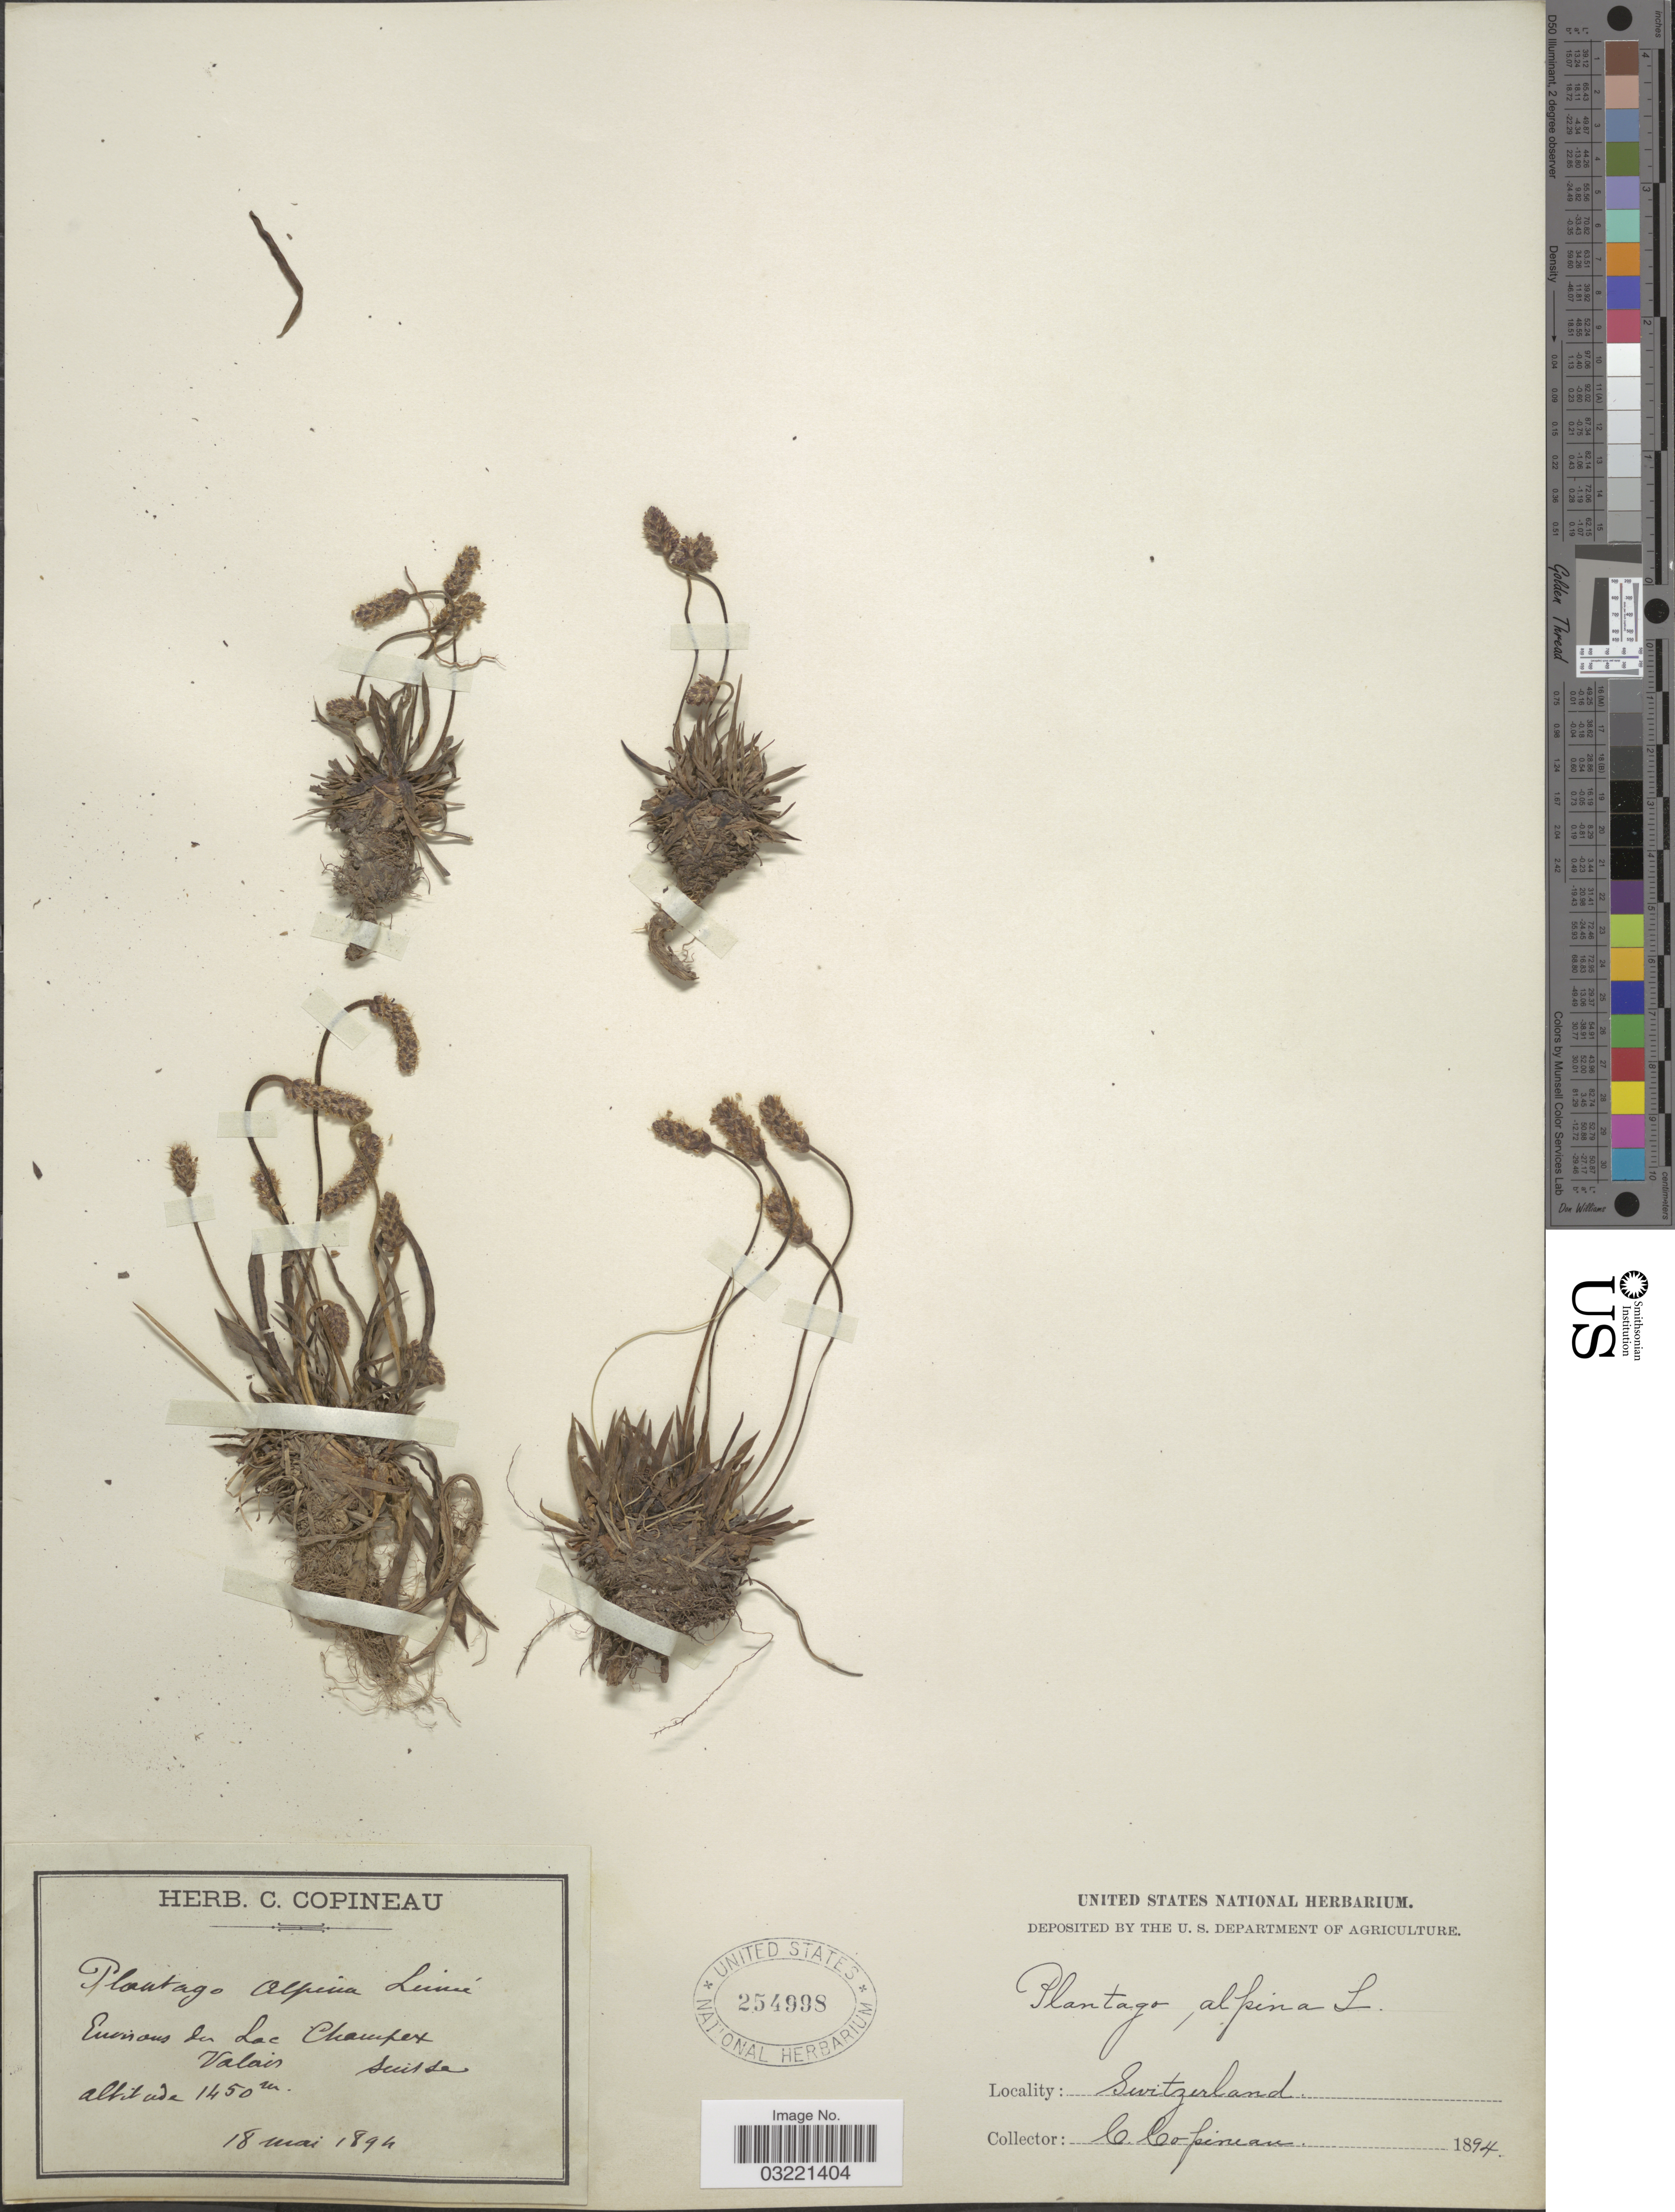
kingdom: Plantae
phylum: Tracheophyta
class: Magnoliopsida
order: Lamiales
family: Plantaginaceae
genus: Plantago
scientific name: Plantago alpina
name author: L.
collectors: C. Copineau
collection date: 1894-05-18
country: Switzerland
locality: Environs du Lac Champex Valais, Suisse.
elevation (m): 1450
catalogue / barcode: US 254998